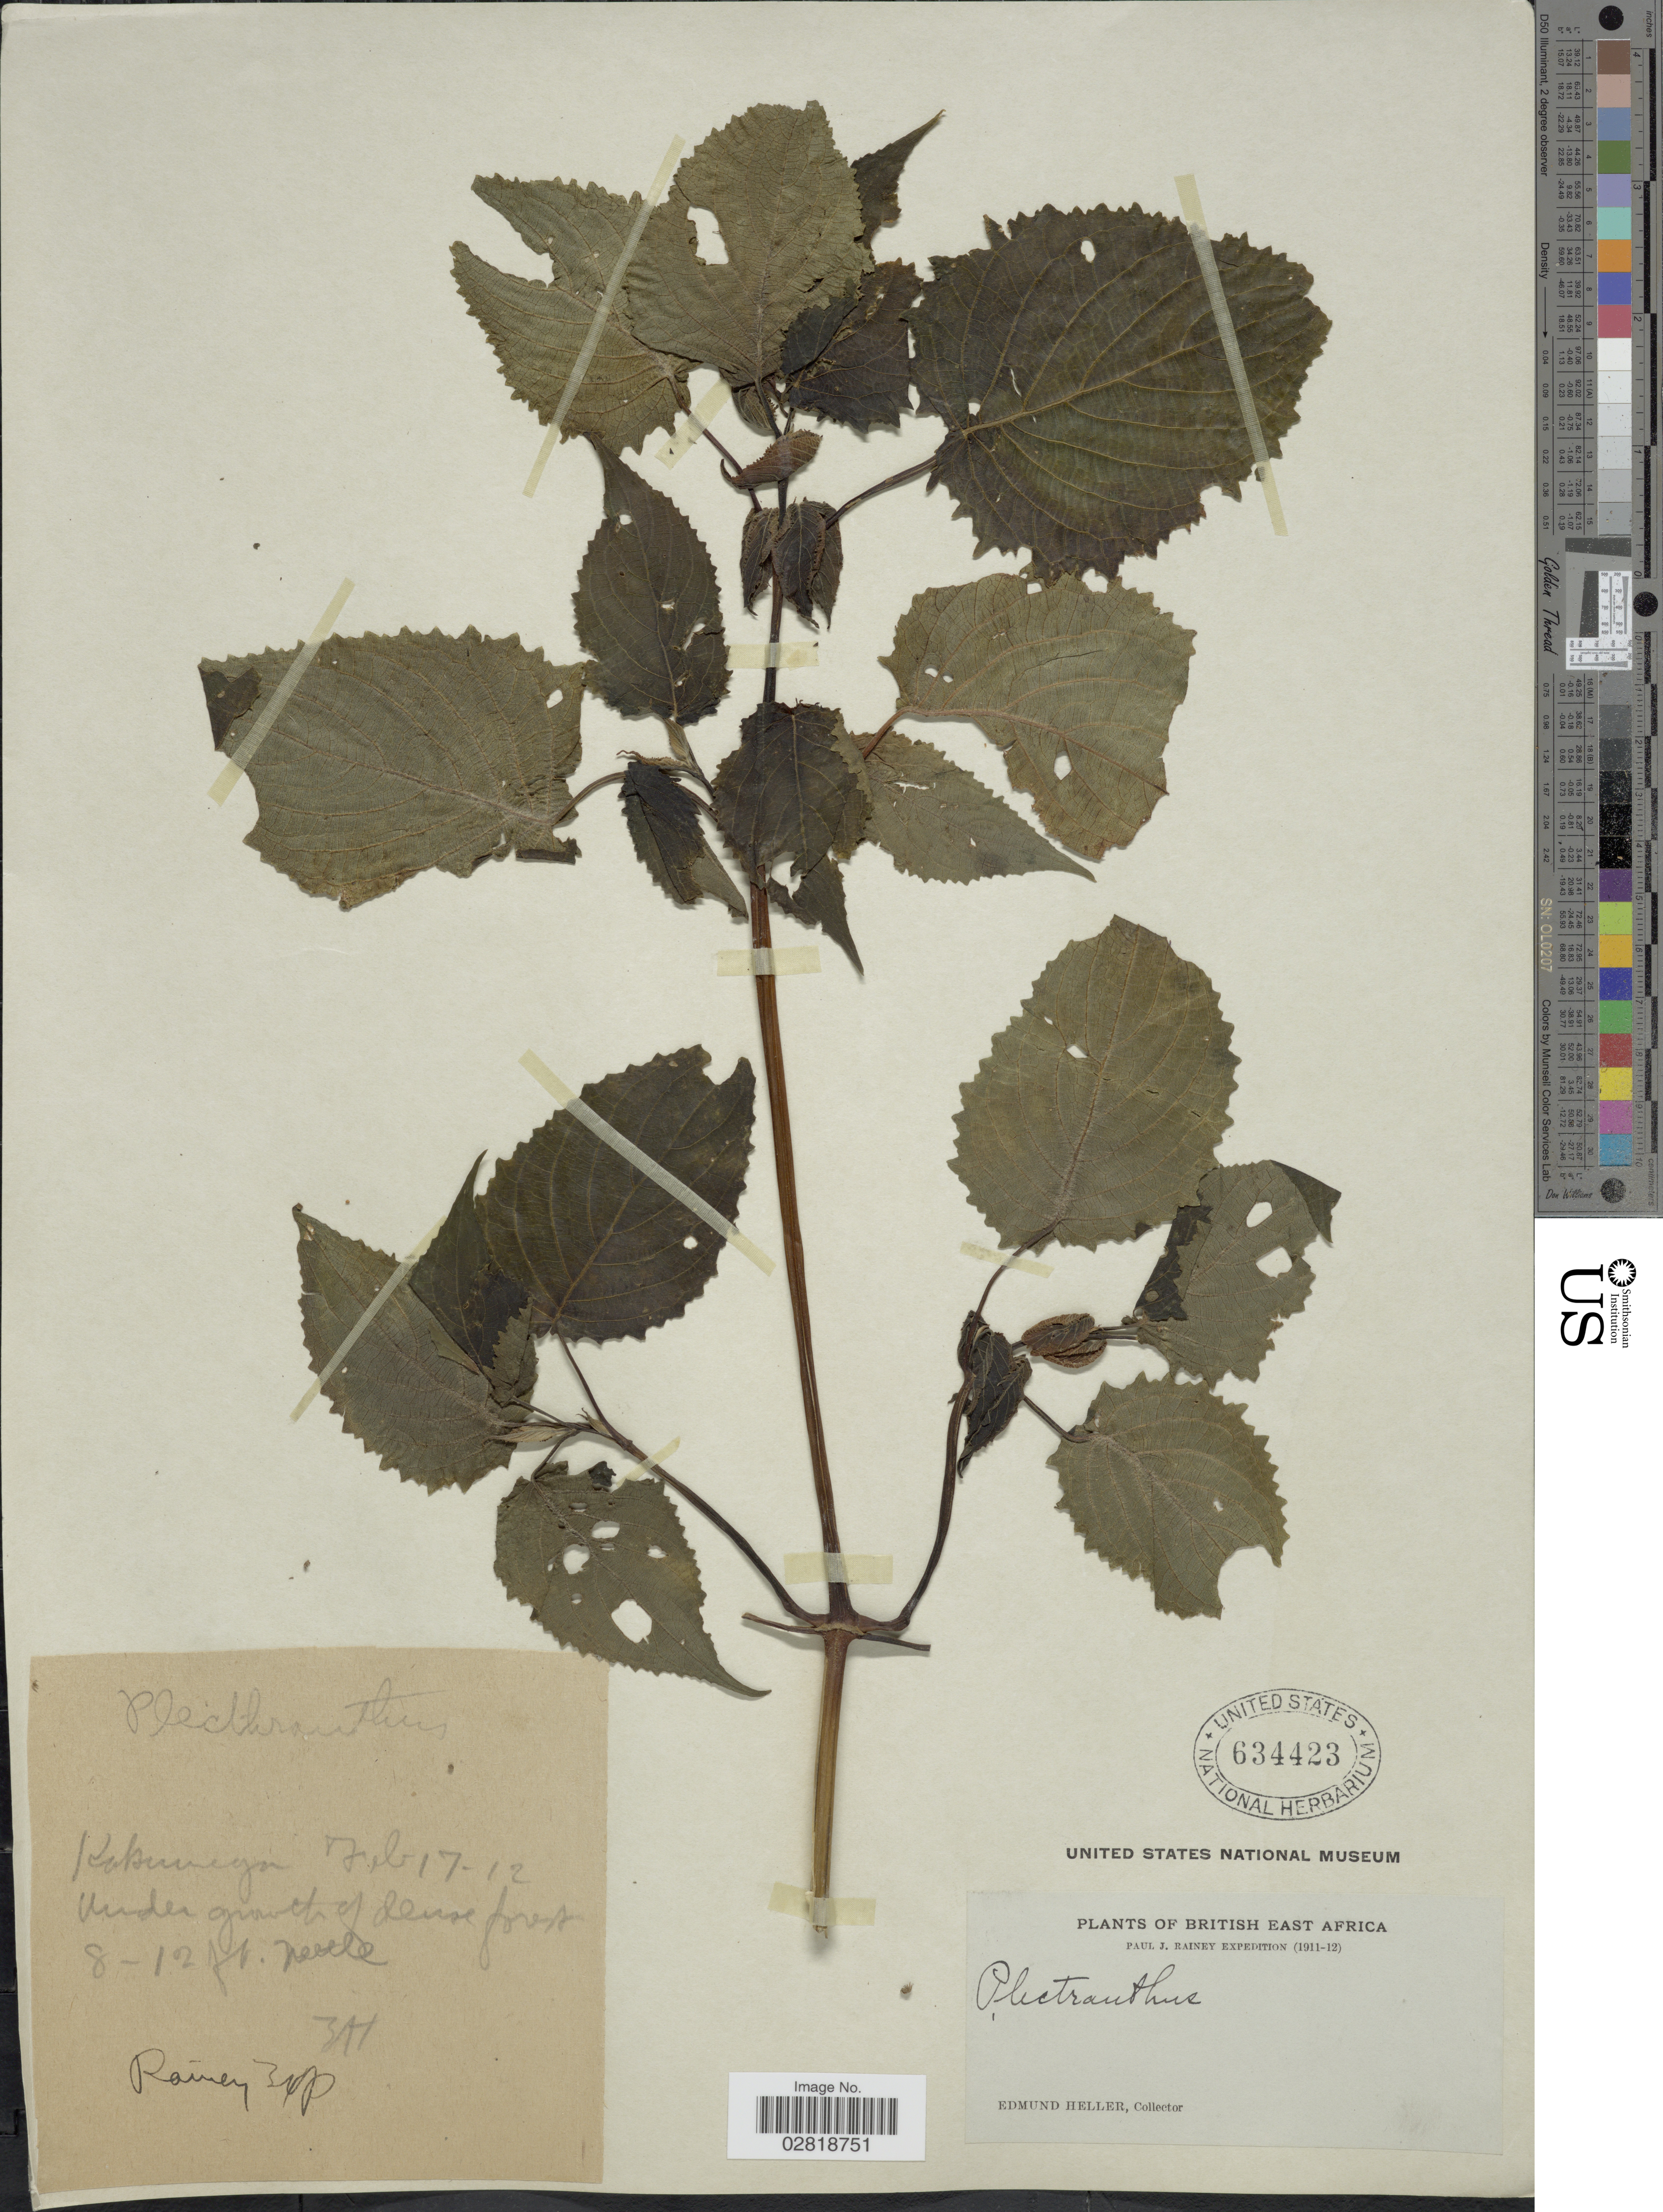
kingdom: Plantae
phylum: Tracheophyta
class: Magnoliopsida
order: Lamiales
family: Lamiaceae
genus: Plectranthus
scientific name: Plectranthus sp.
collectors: E. Heller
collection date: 1912-02-17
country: Kenya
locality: Kakamega. British East Africa.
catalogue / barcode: US 634423